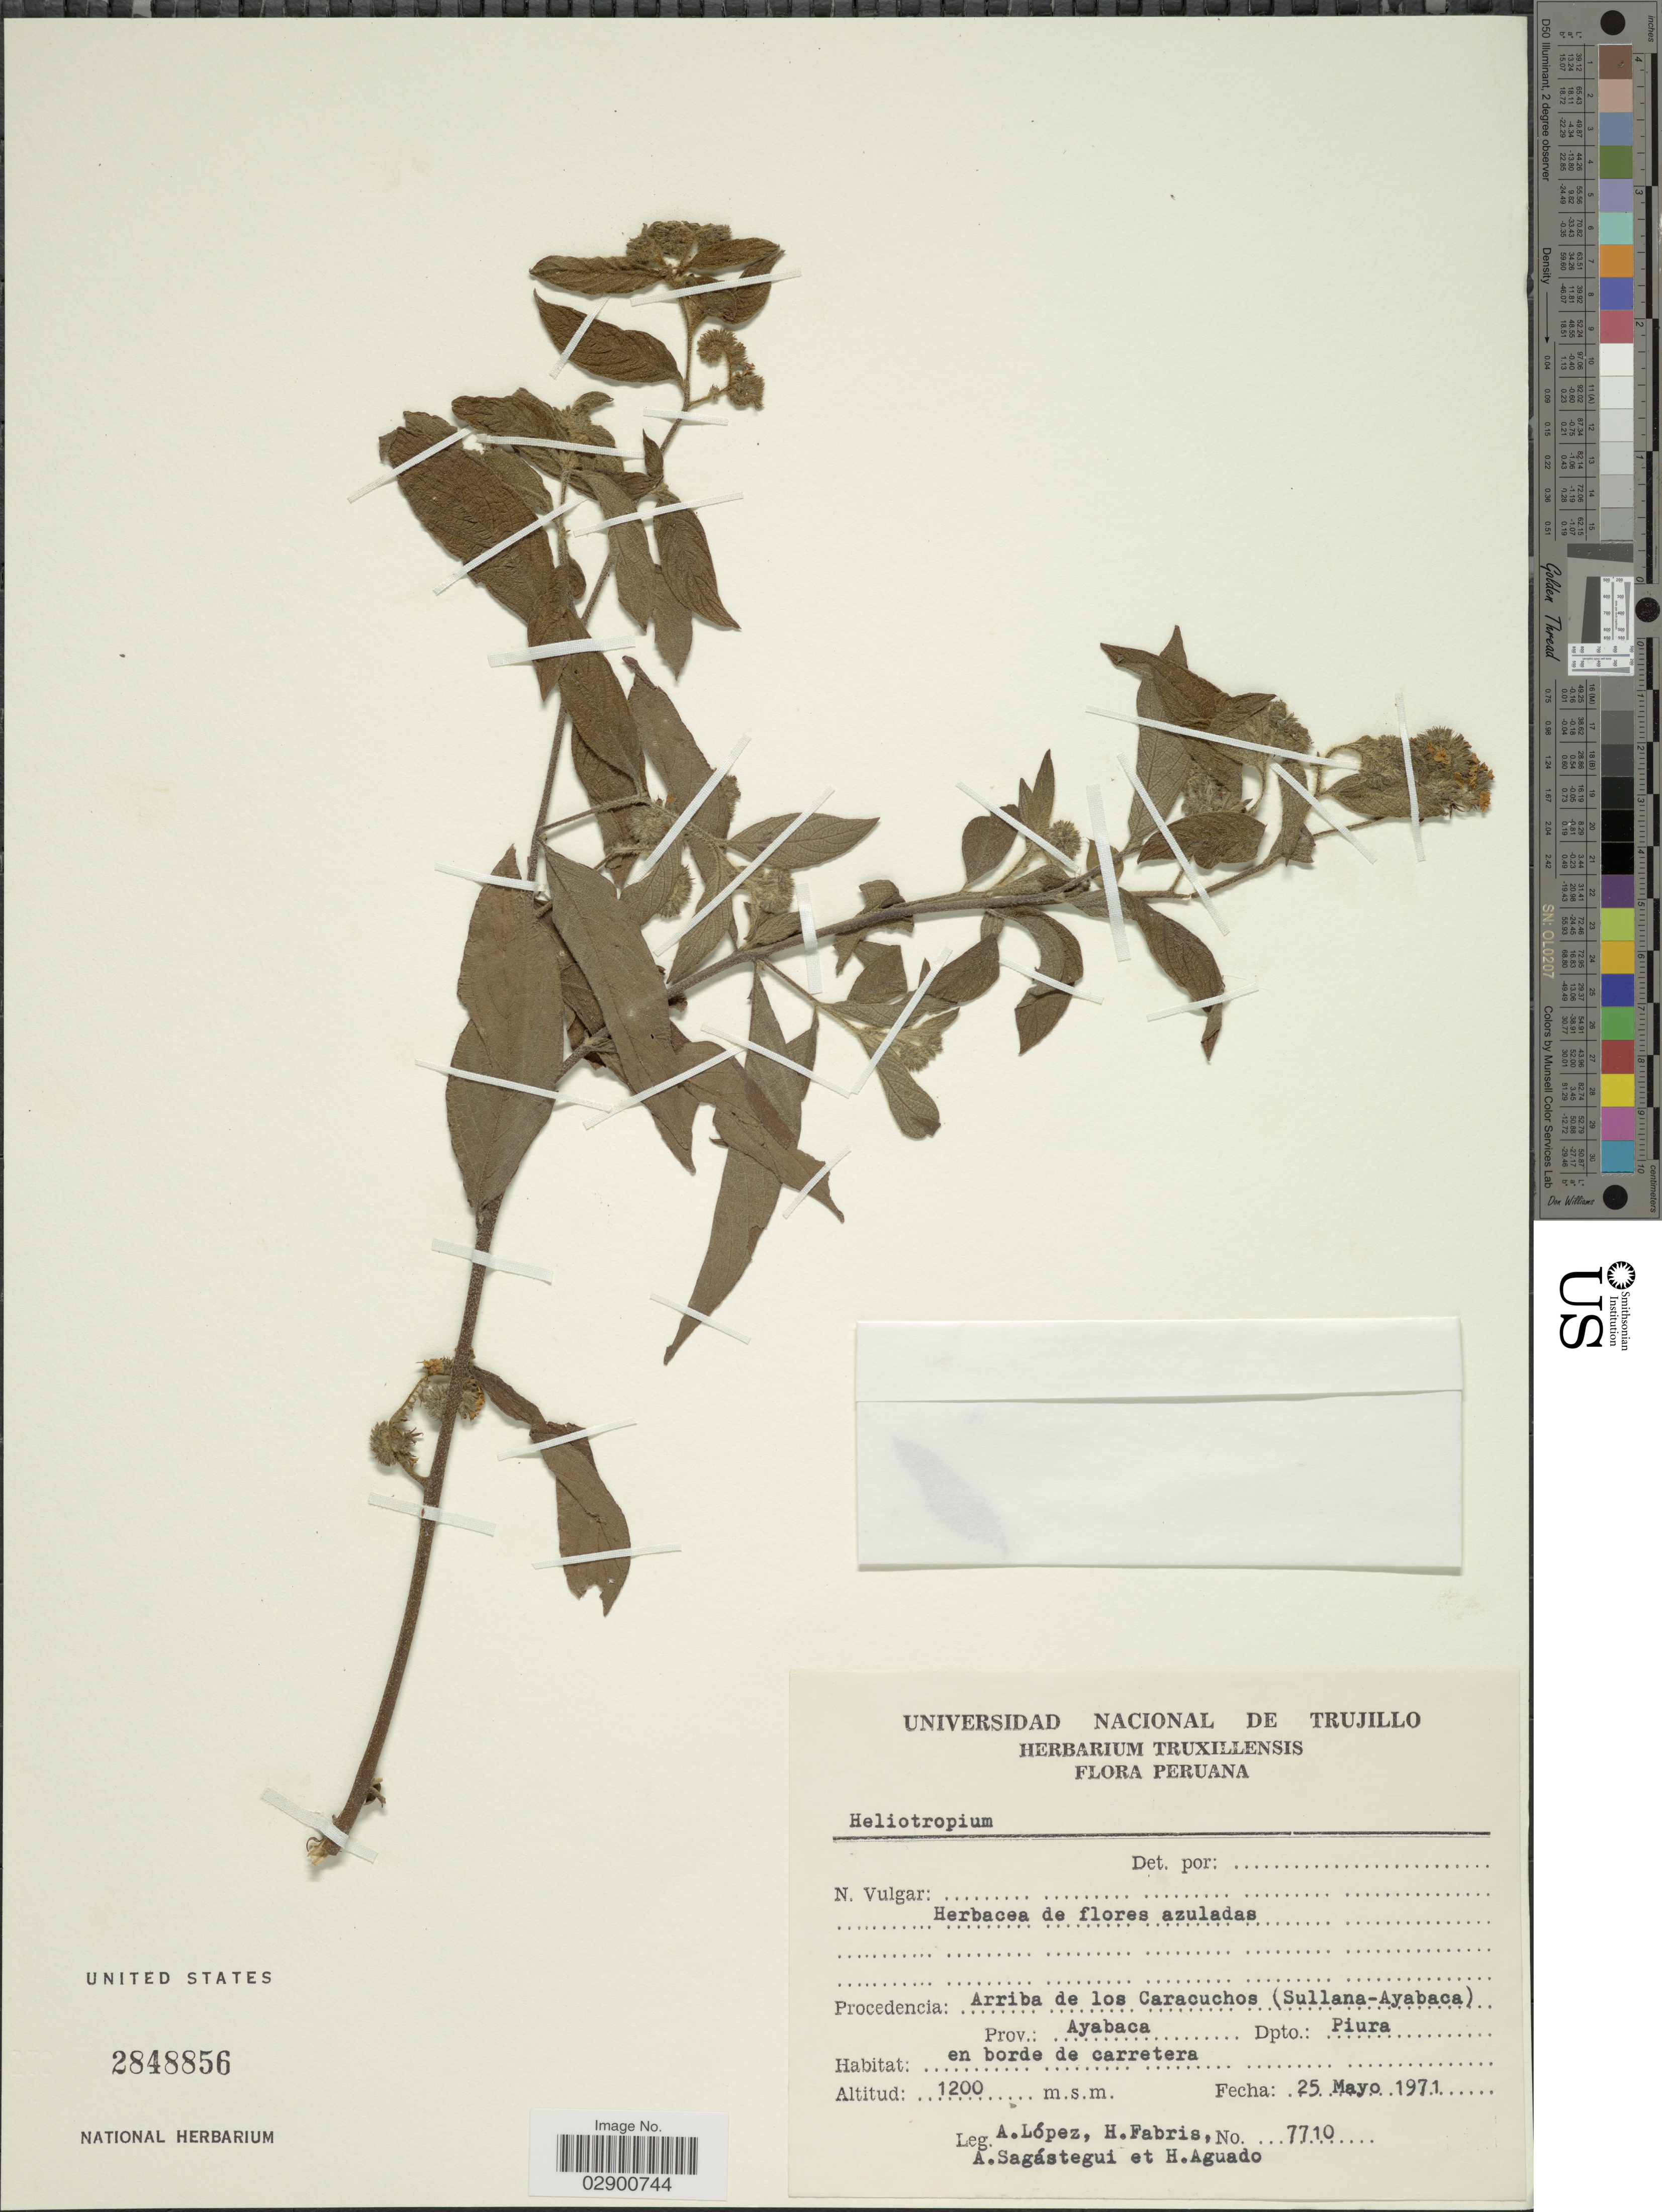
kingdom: Plantae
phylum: Tracheophyta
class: Magnoliopsida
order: Boraginales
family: Heliotropiaceae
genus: Heliotropium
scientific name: Heliotropium sp.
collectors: A. López, H. Fabris, A. Sagastegui & H. Aguado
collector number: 7710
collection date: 1971-05-25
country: Peru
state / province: Piura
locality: Arriba de los Caracuchos (Sullana-Ayabaca). Prov.: Ayabaca. Dpto.: Piura.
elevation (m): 1200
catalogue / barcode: US 2848856